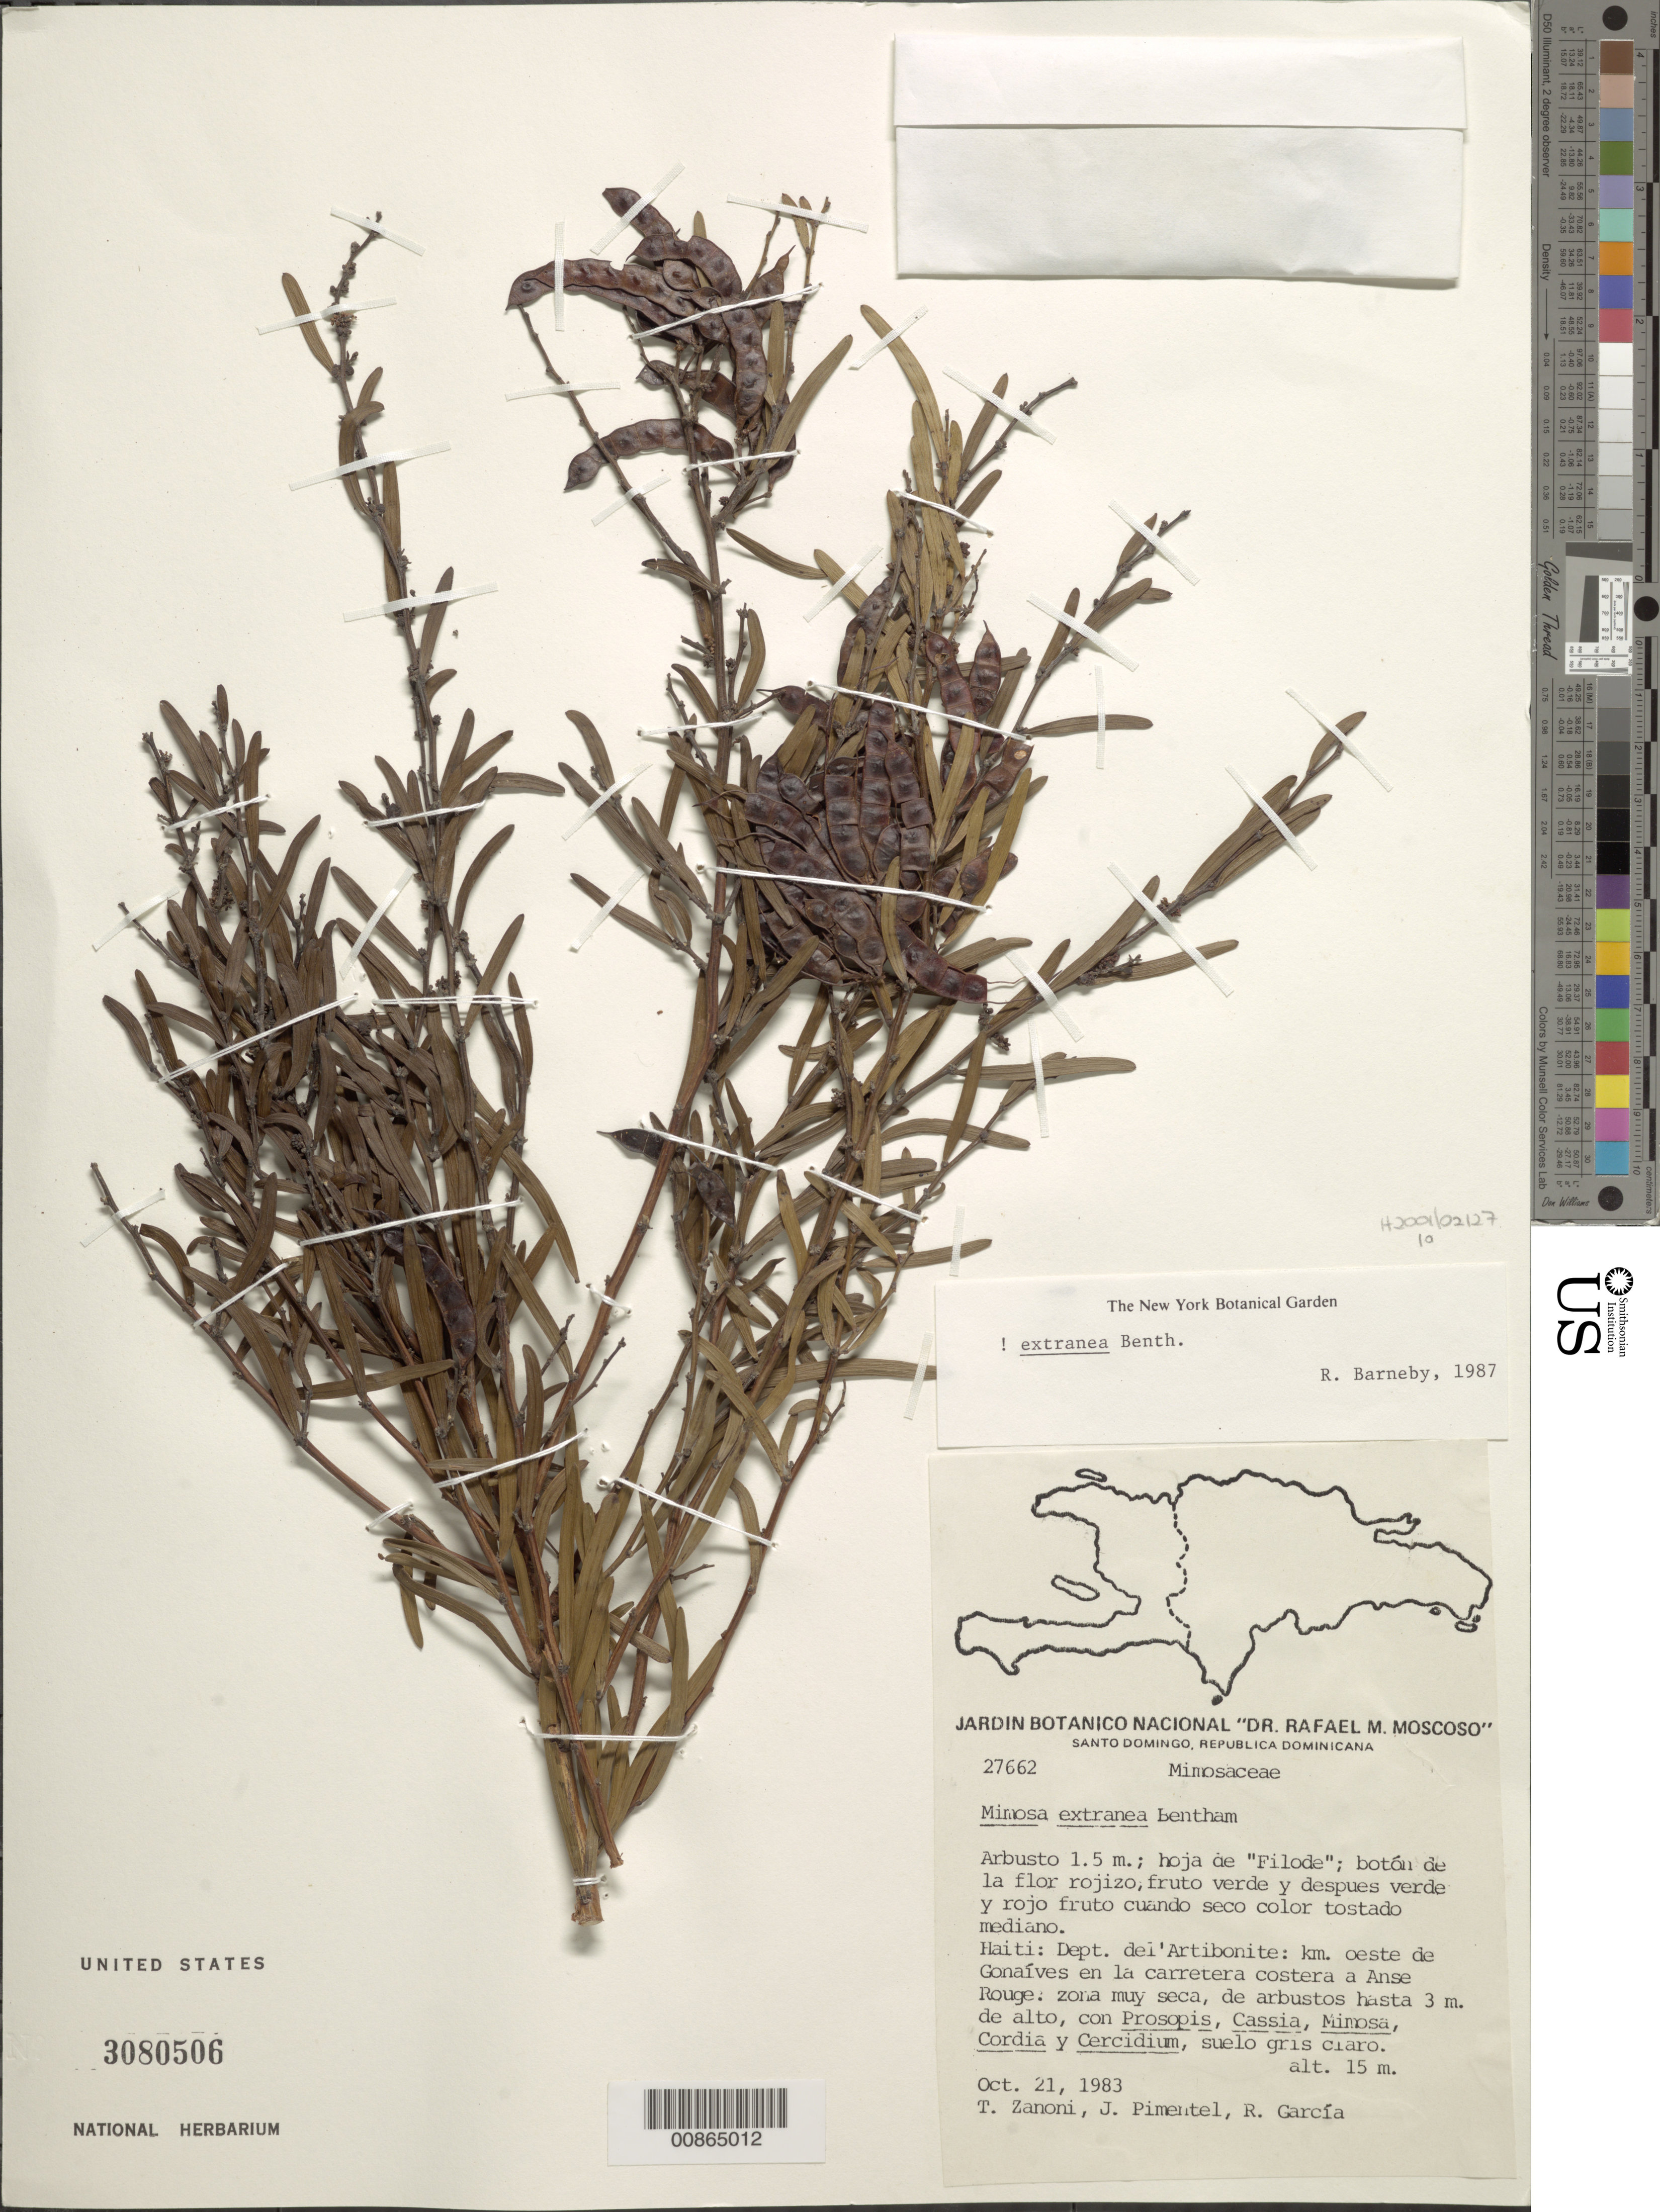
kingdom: Plantae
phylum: Tracheophyta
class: Magnoliopsida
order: Fabales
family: Fabaceae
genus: Mimosa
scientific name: Mimosa extranea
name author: Benth.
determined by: Barneby, Rupert C., (NY)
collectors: T. A. Zanoni, J. Pimentel & R. G. García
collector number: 27662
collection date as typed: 21 Oct 1983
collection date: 1983-10-21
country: Haiti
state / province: Artibonite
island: Hispaniola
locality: Km. oeste de Gonaíves en la carretera costera a Anse Rouge.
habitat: Zona muy seca, de arbustos hasta 3 m de alto, con Prosopis, Cassia, Mimosa, Cordia y Cercidium, suelo gris claro.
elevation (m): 15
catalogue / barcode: US 3080506